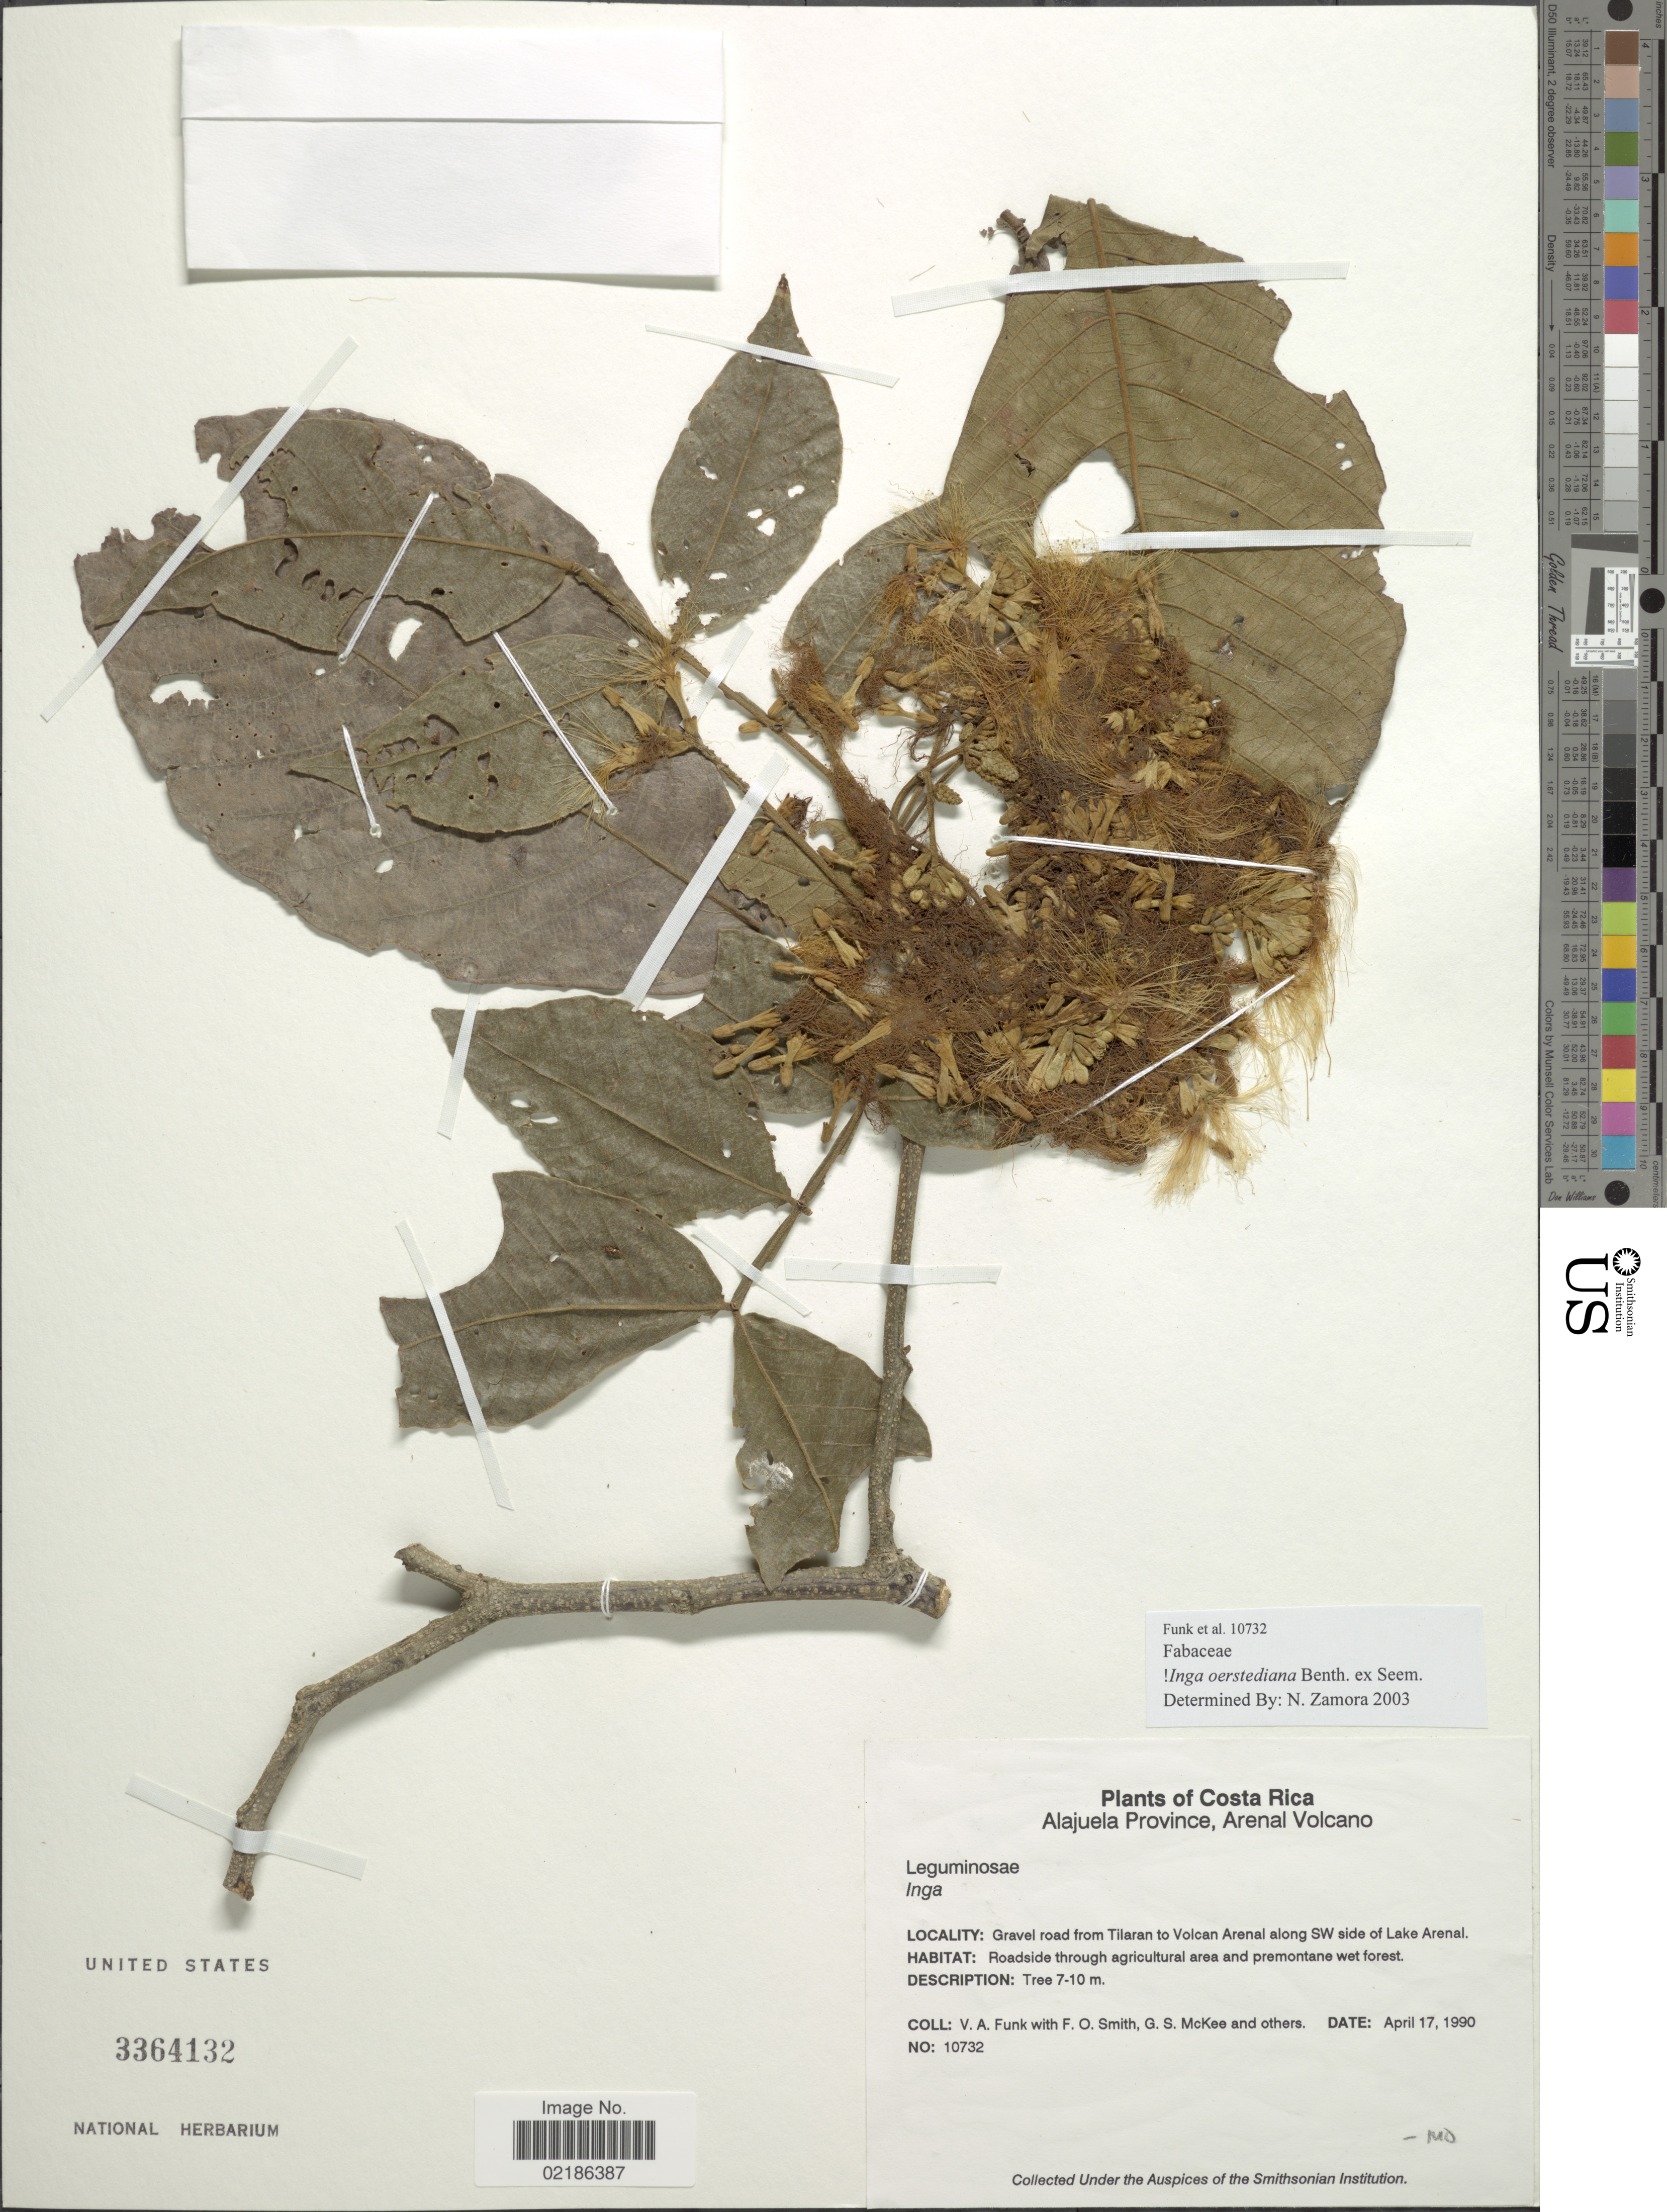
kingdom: Plantae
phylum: Tracheophyta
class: Magnoliopsida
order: Fabales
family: Fabaceae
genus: Inga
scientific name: Inga oerstediana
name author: Benth.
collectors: V. Funk, F. Smith, G. S. McKee & et al.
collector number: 10732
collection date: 1990-04-17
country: Costa Rica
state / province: Alajuela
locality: Arenal Volcano, gravel road from Tilaran to Volcan Arenal along SW side of Lake Arenal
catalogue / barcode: US 3364132